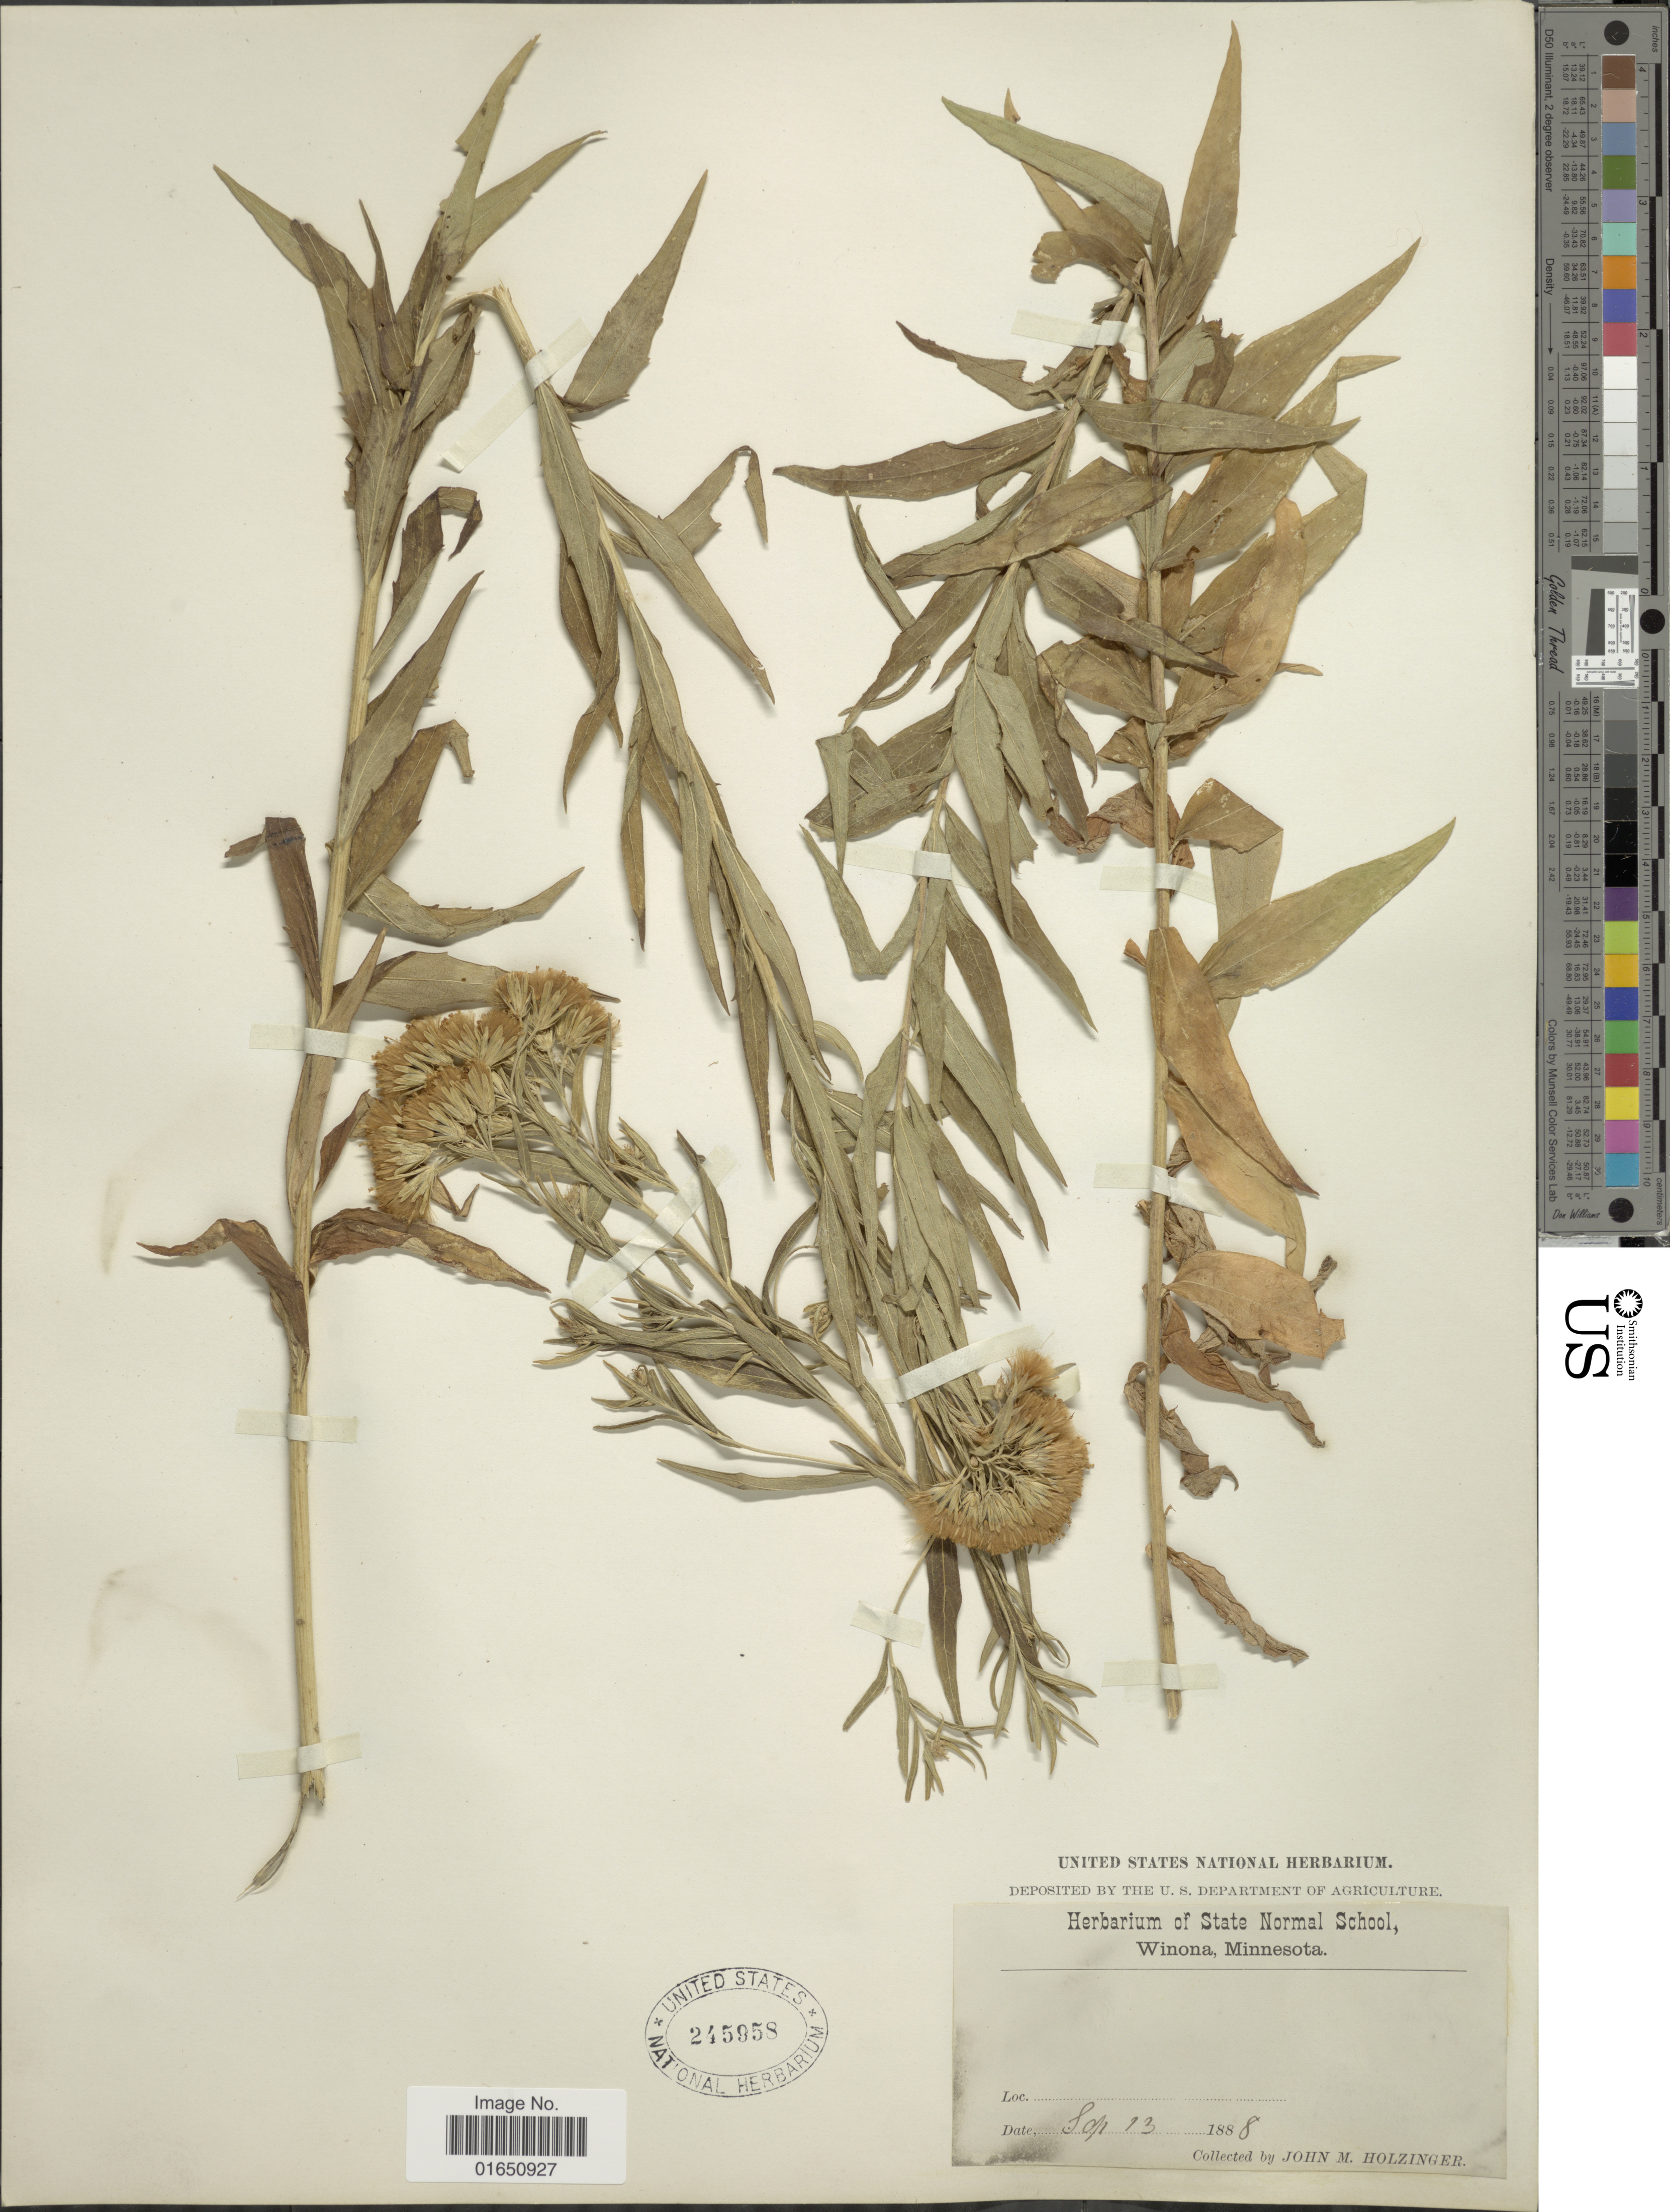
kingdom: Plantae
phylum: Tracheophyta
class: Magnoliopsida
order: Asterales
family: Asteraceae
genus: Brickellia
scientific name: Brickellia eupatorioides var. corymbulosa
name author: (Torr. & A. Gray) Shinners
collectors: J. M. Holzinger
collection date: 1888-09-13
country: United States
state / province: Minnesota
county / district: Winona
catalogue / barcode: US 245958